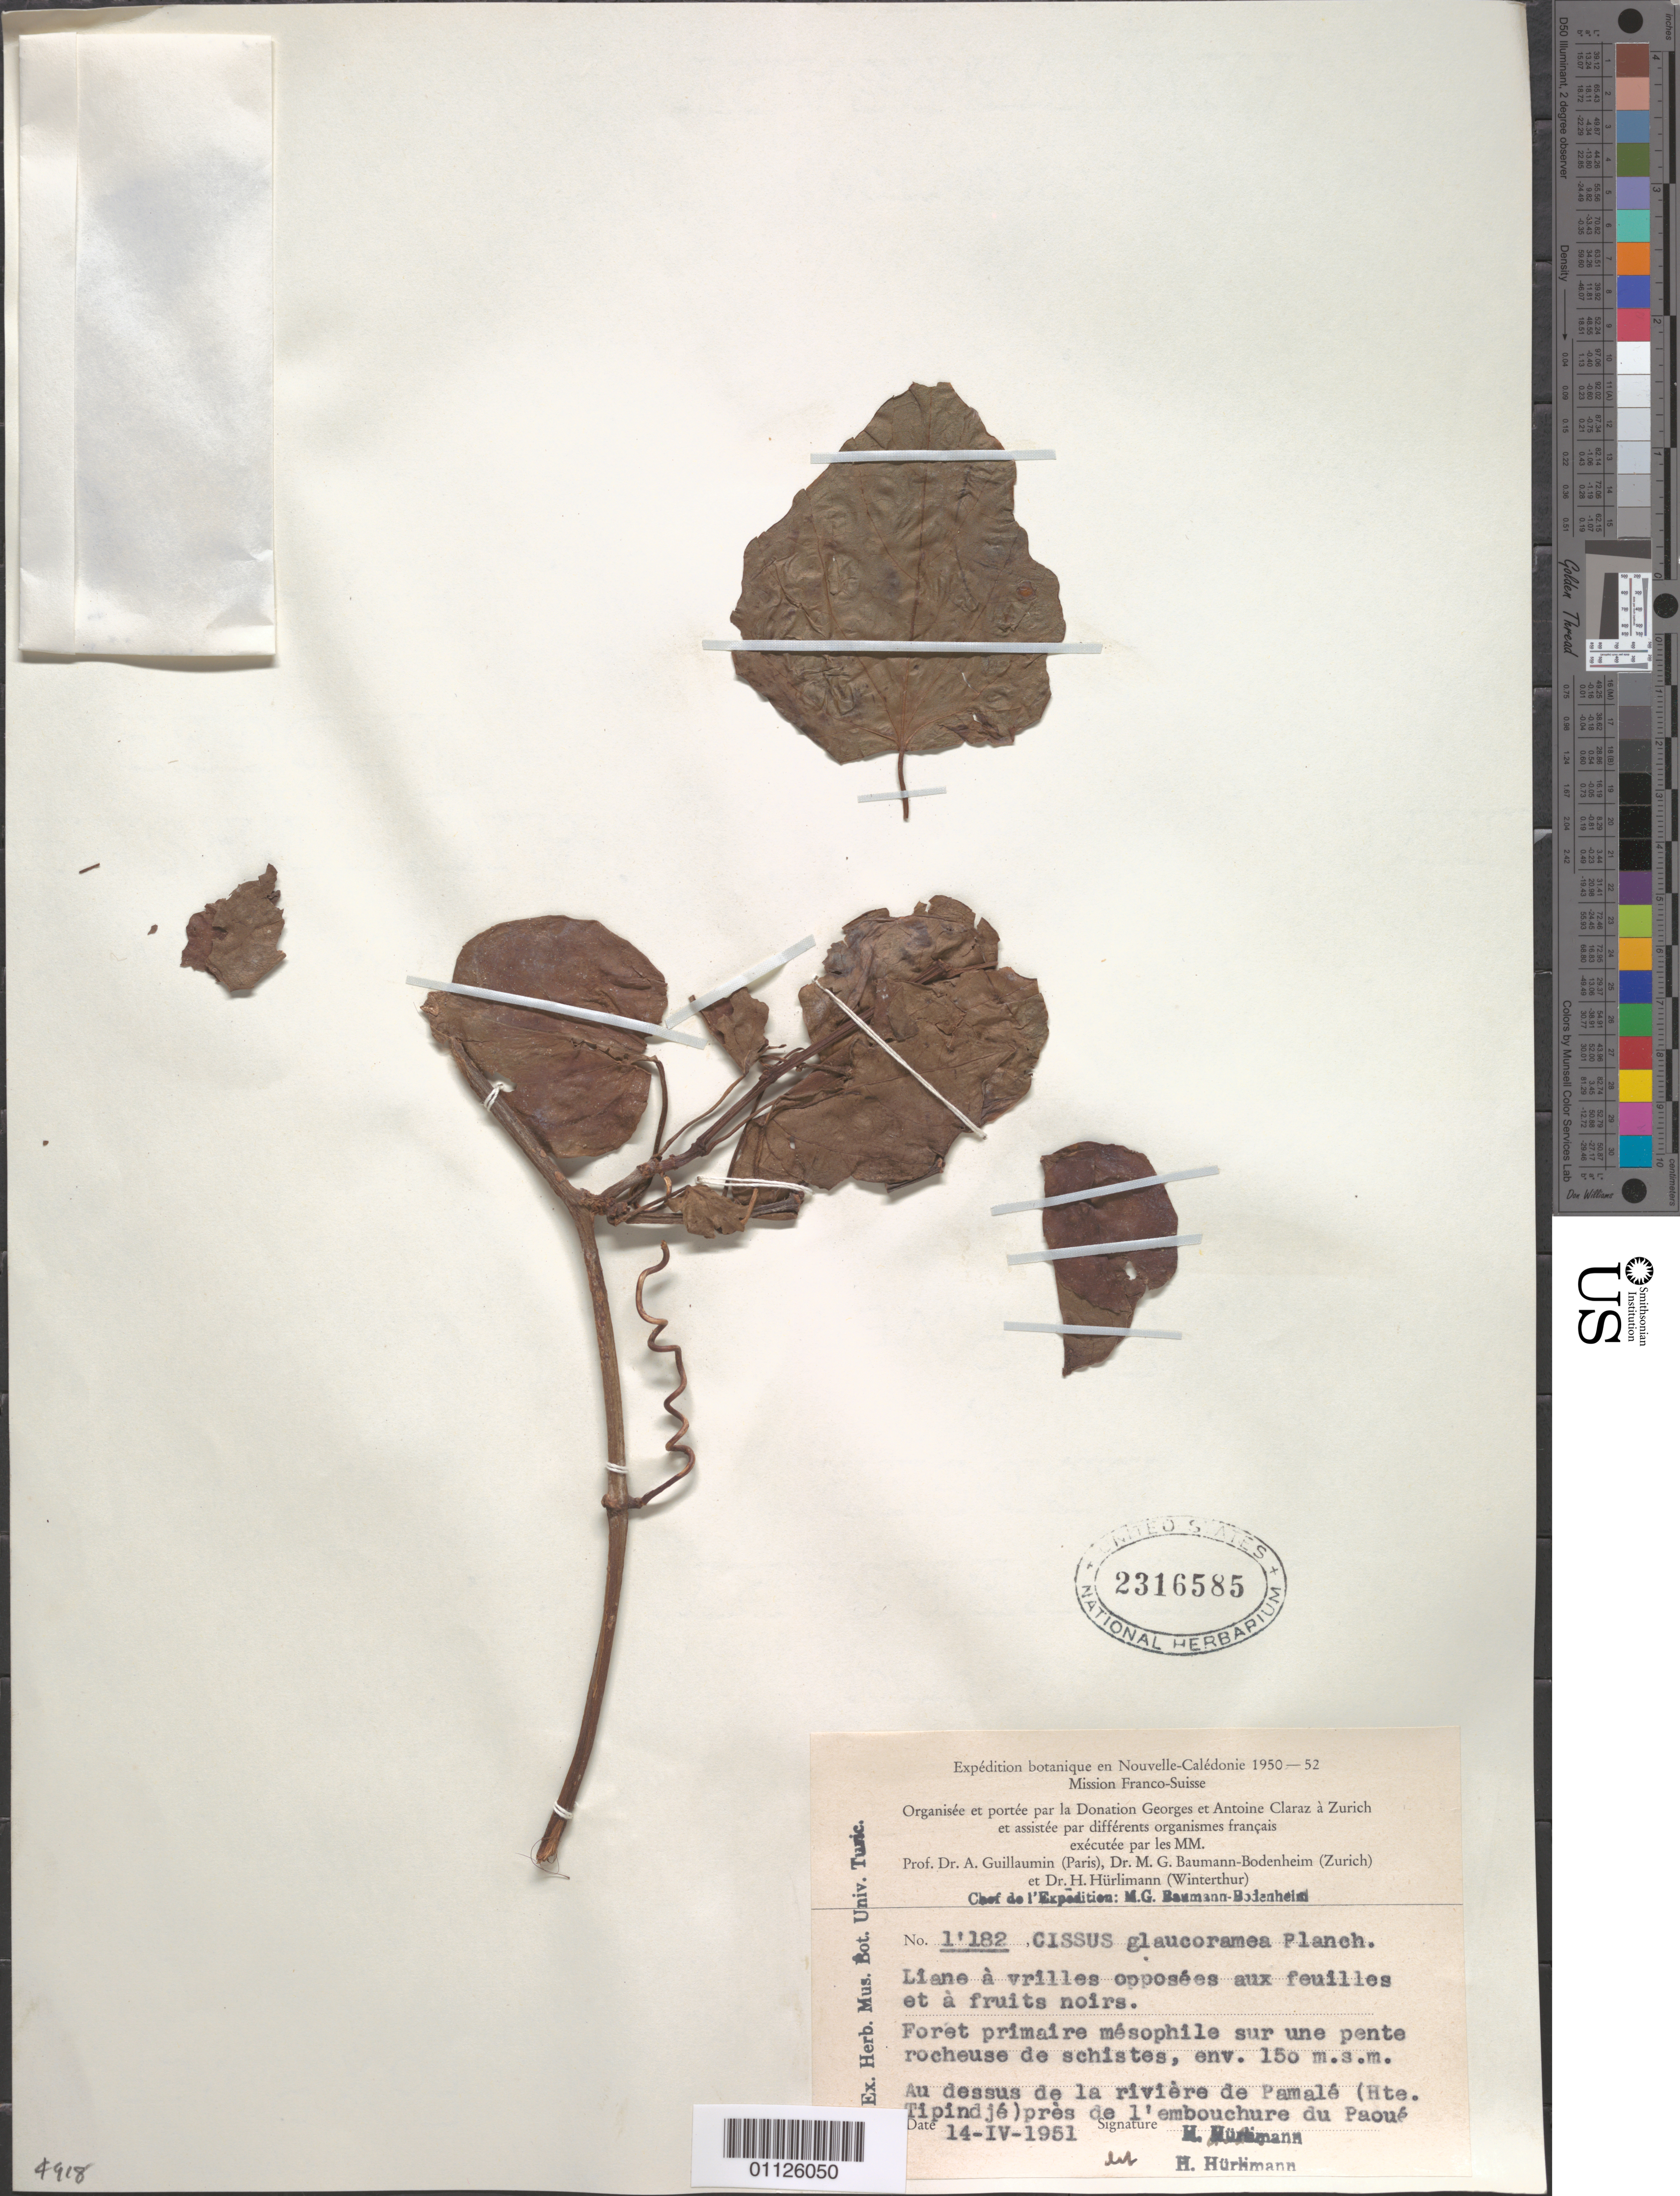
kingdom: Plantae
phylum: Tracheophyta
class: Magnoliopsida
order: Vitales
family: Vitaceae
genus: Cissus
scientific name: Cissus glaucoramea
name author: Planch.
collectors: H. Hurlimann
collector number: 1'182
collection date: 1951-04-14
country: New Caledonia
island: New Caledonia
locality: Pamale River (Hte. Tipindje).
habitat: Forest. Liana.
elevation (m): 150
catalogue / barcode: US 2316585